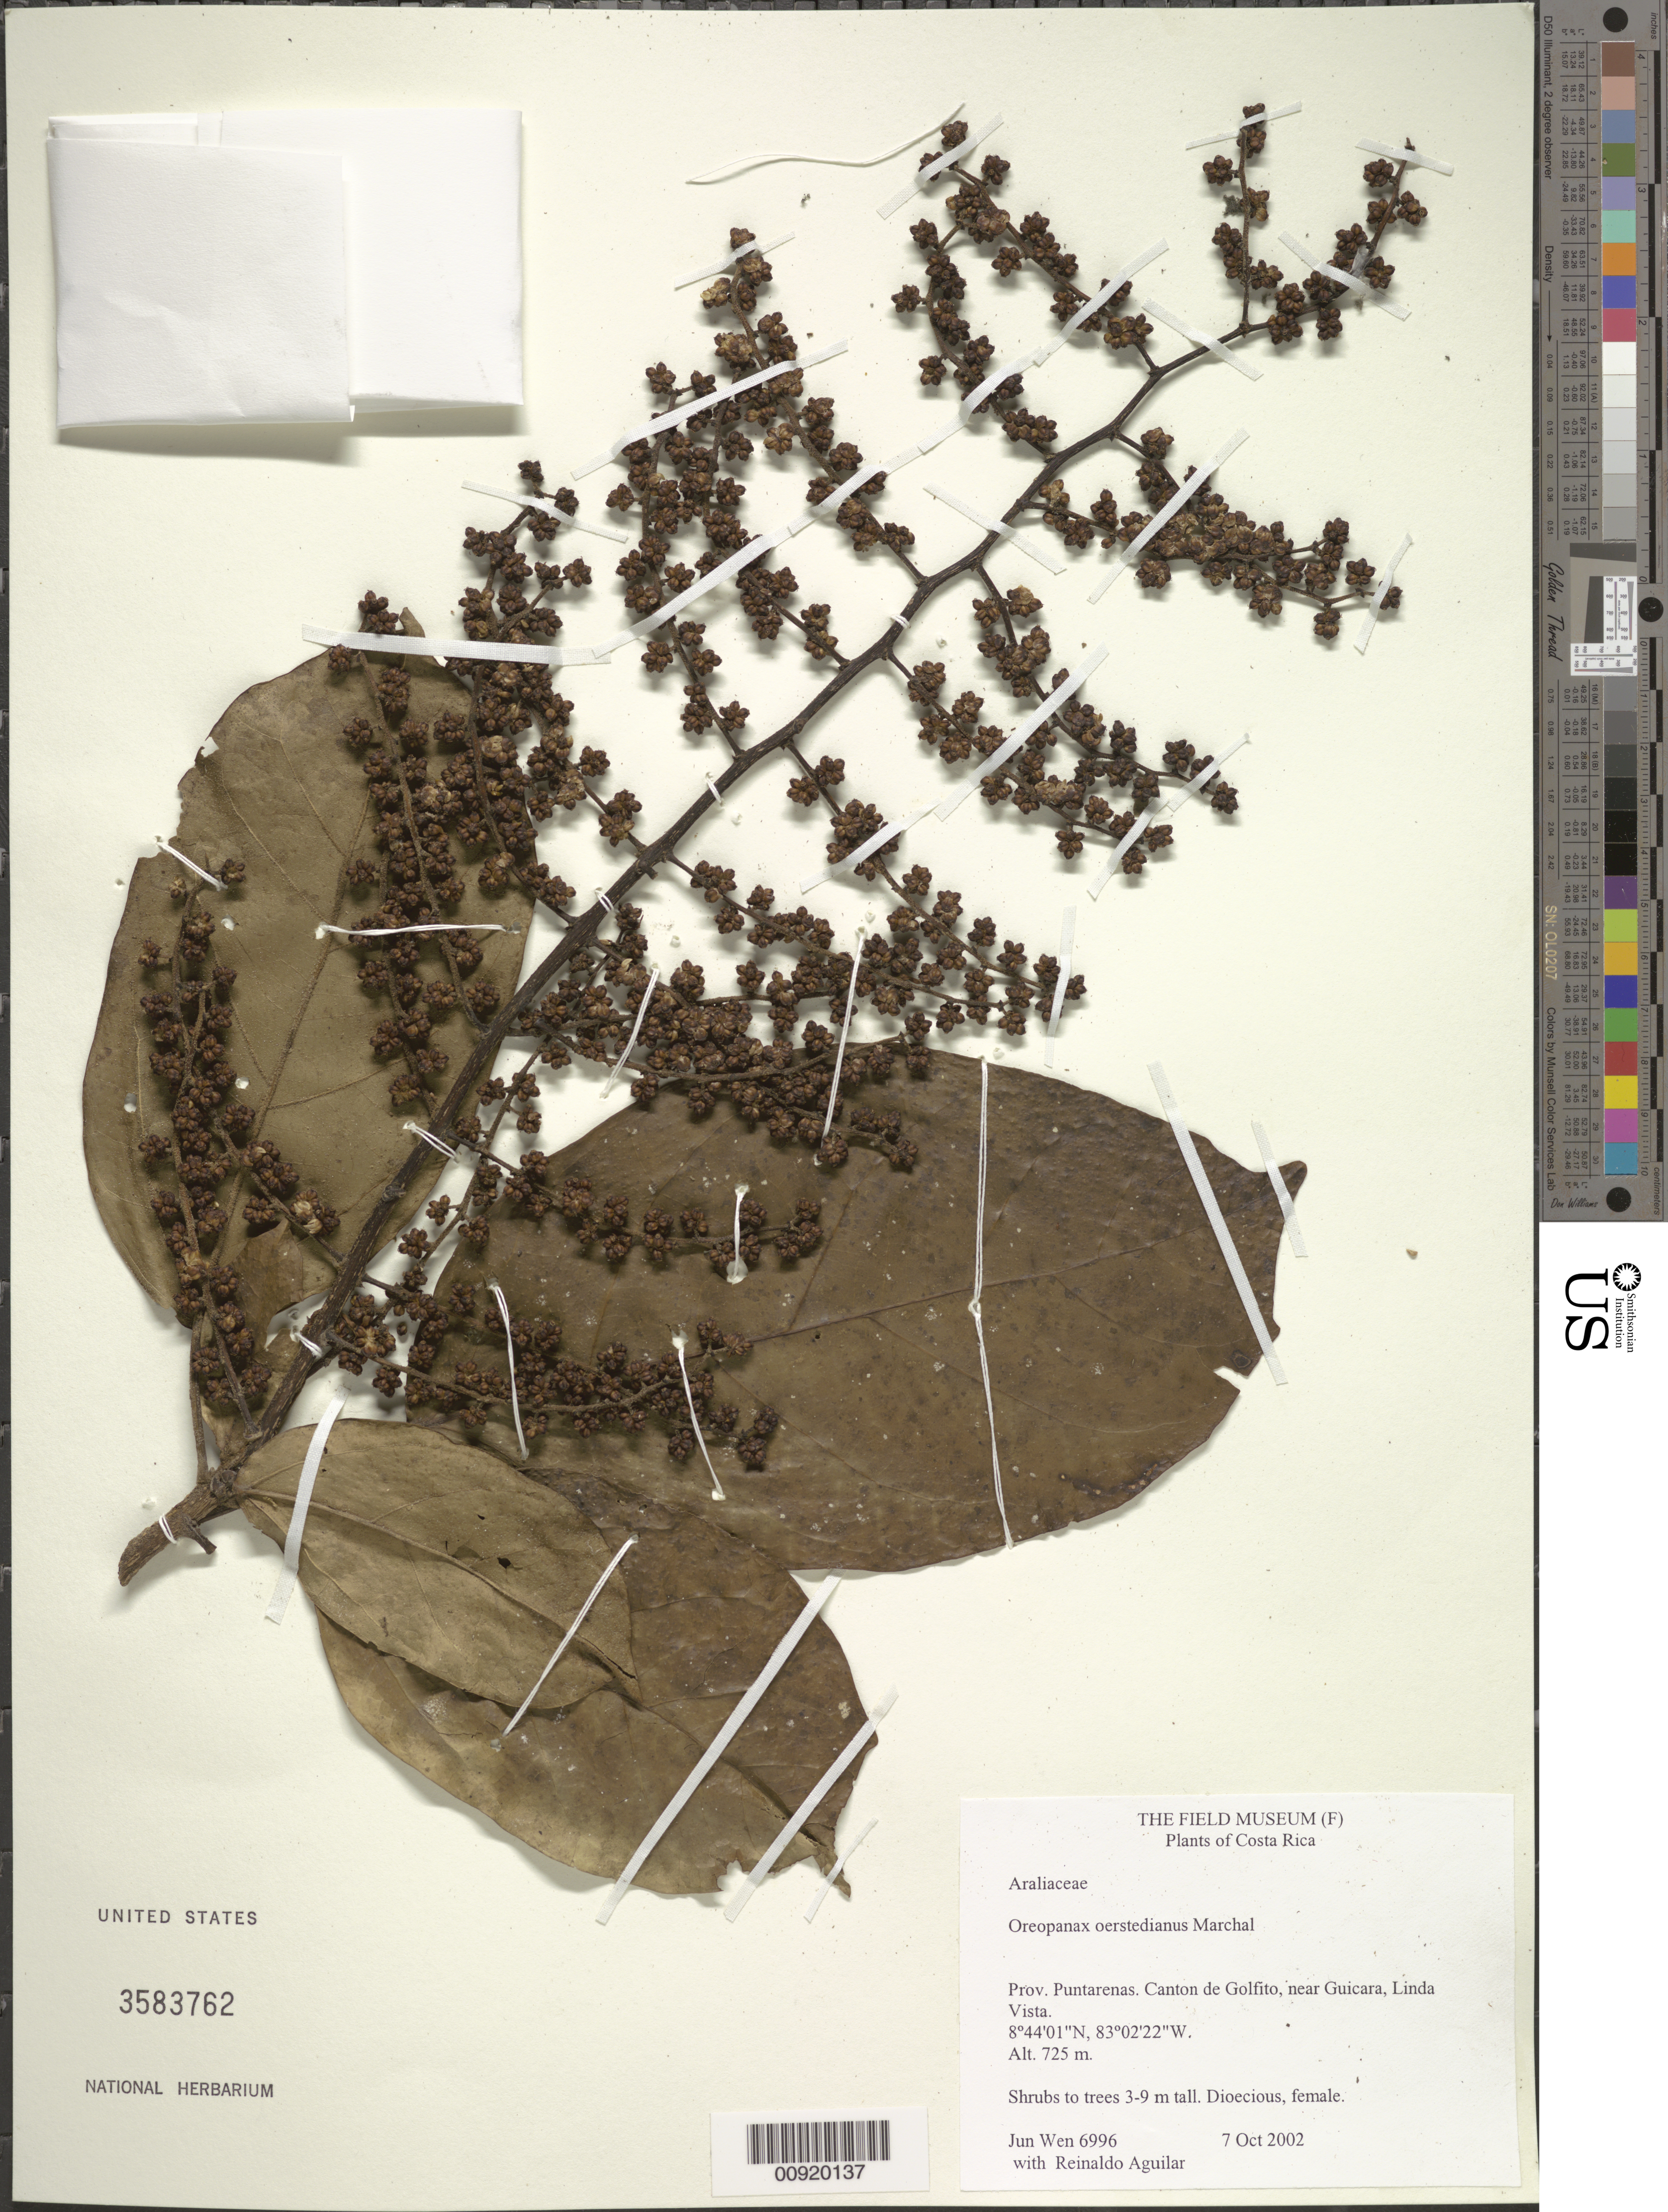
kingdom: Plantae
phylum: Tracheophyta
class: Magnoliopsida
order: Apiales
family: Araliaceae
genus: Oreopanax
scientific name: Oreopanax oerstedianus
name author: Marchal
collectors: J. Wen & R. Aguilar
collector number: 6996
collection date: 2002-10-07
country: Costa Rica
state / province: Puntarenas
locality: Canton de Golfito, near Guicara, Linda Vista.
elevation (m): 725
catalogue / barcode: US 3583762